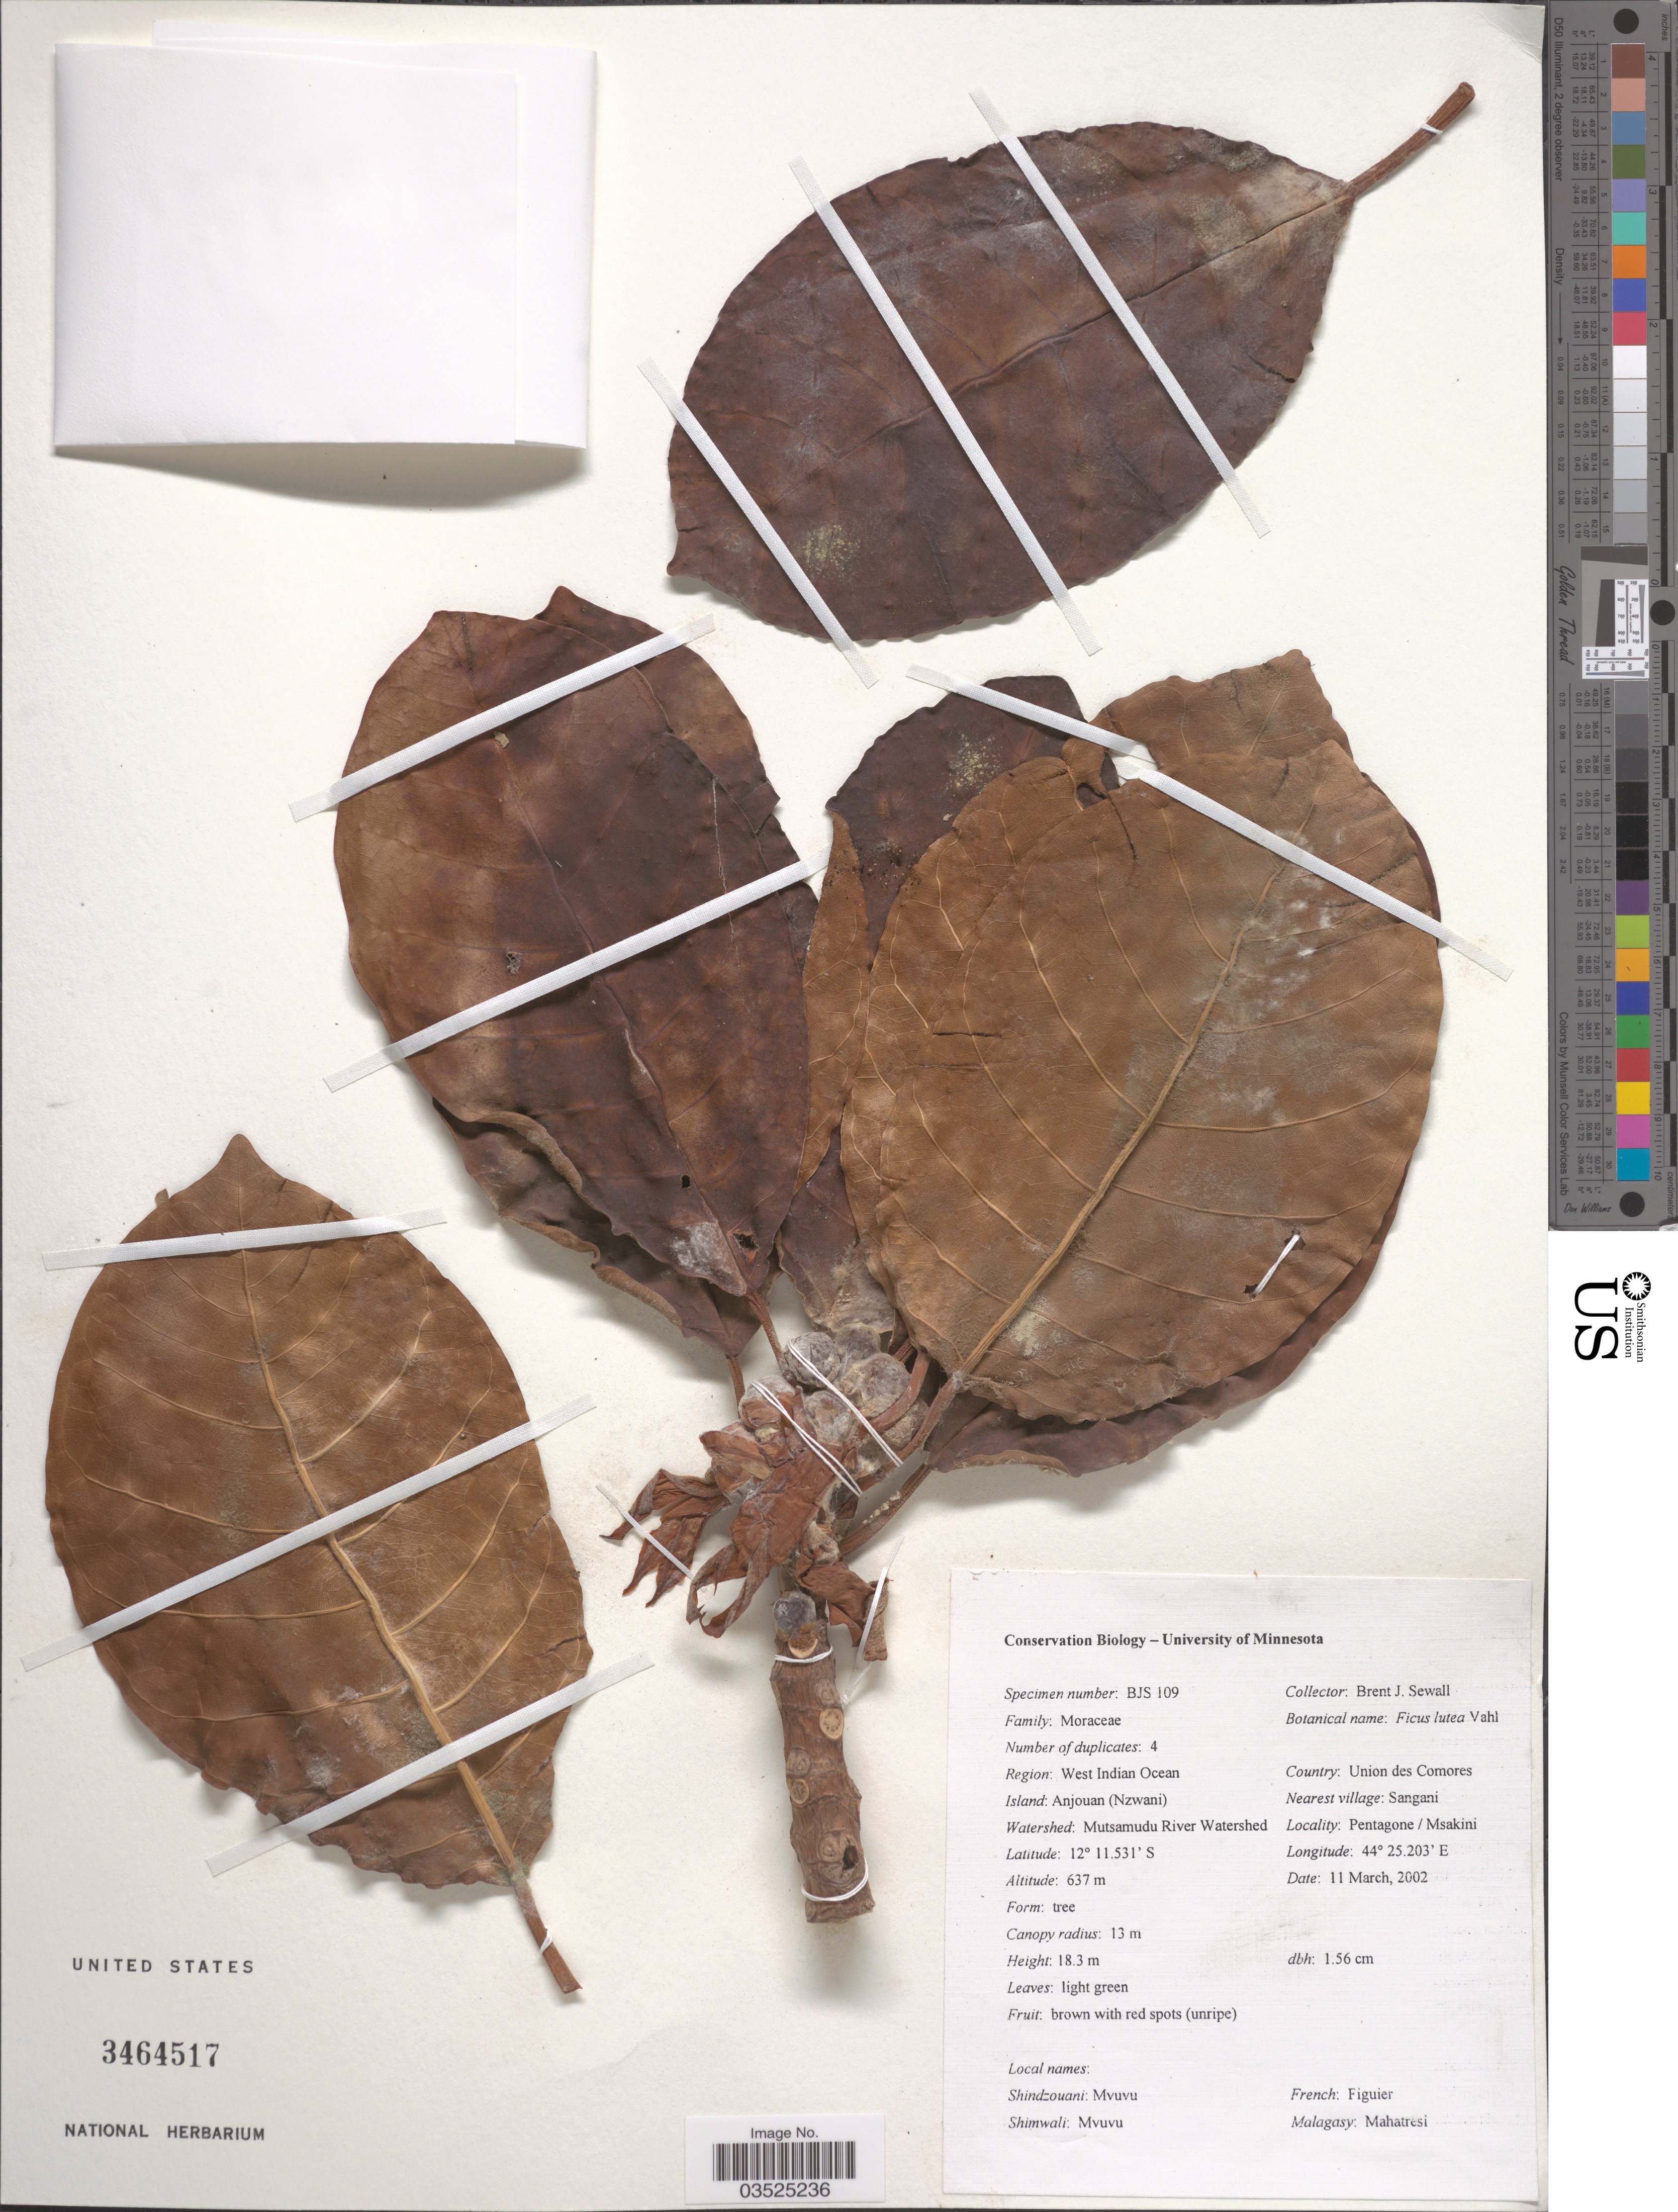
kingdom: Plantae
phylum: Tracheophyta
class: Magnoliopsida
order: Rosales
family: Moraceae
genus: Ficus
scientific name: Ficus lutea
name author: Vahl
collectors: B. Sewall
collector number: BJS 109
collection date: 2002-03-11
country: Comoros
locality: Region: West Indian Ocean. Country: Union des Comores. Island: Anjouan (Nzwani). Nearest village: Sangani. Watershed: Mutsamudu River Watershed. Pentagone/ Msakini.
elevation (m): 637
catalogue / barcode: US 3464517